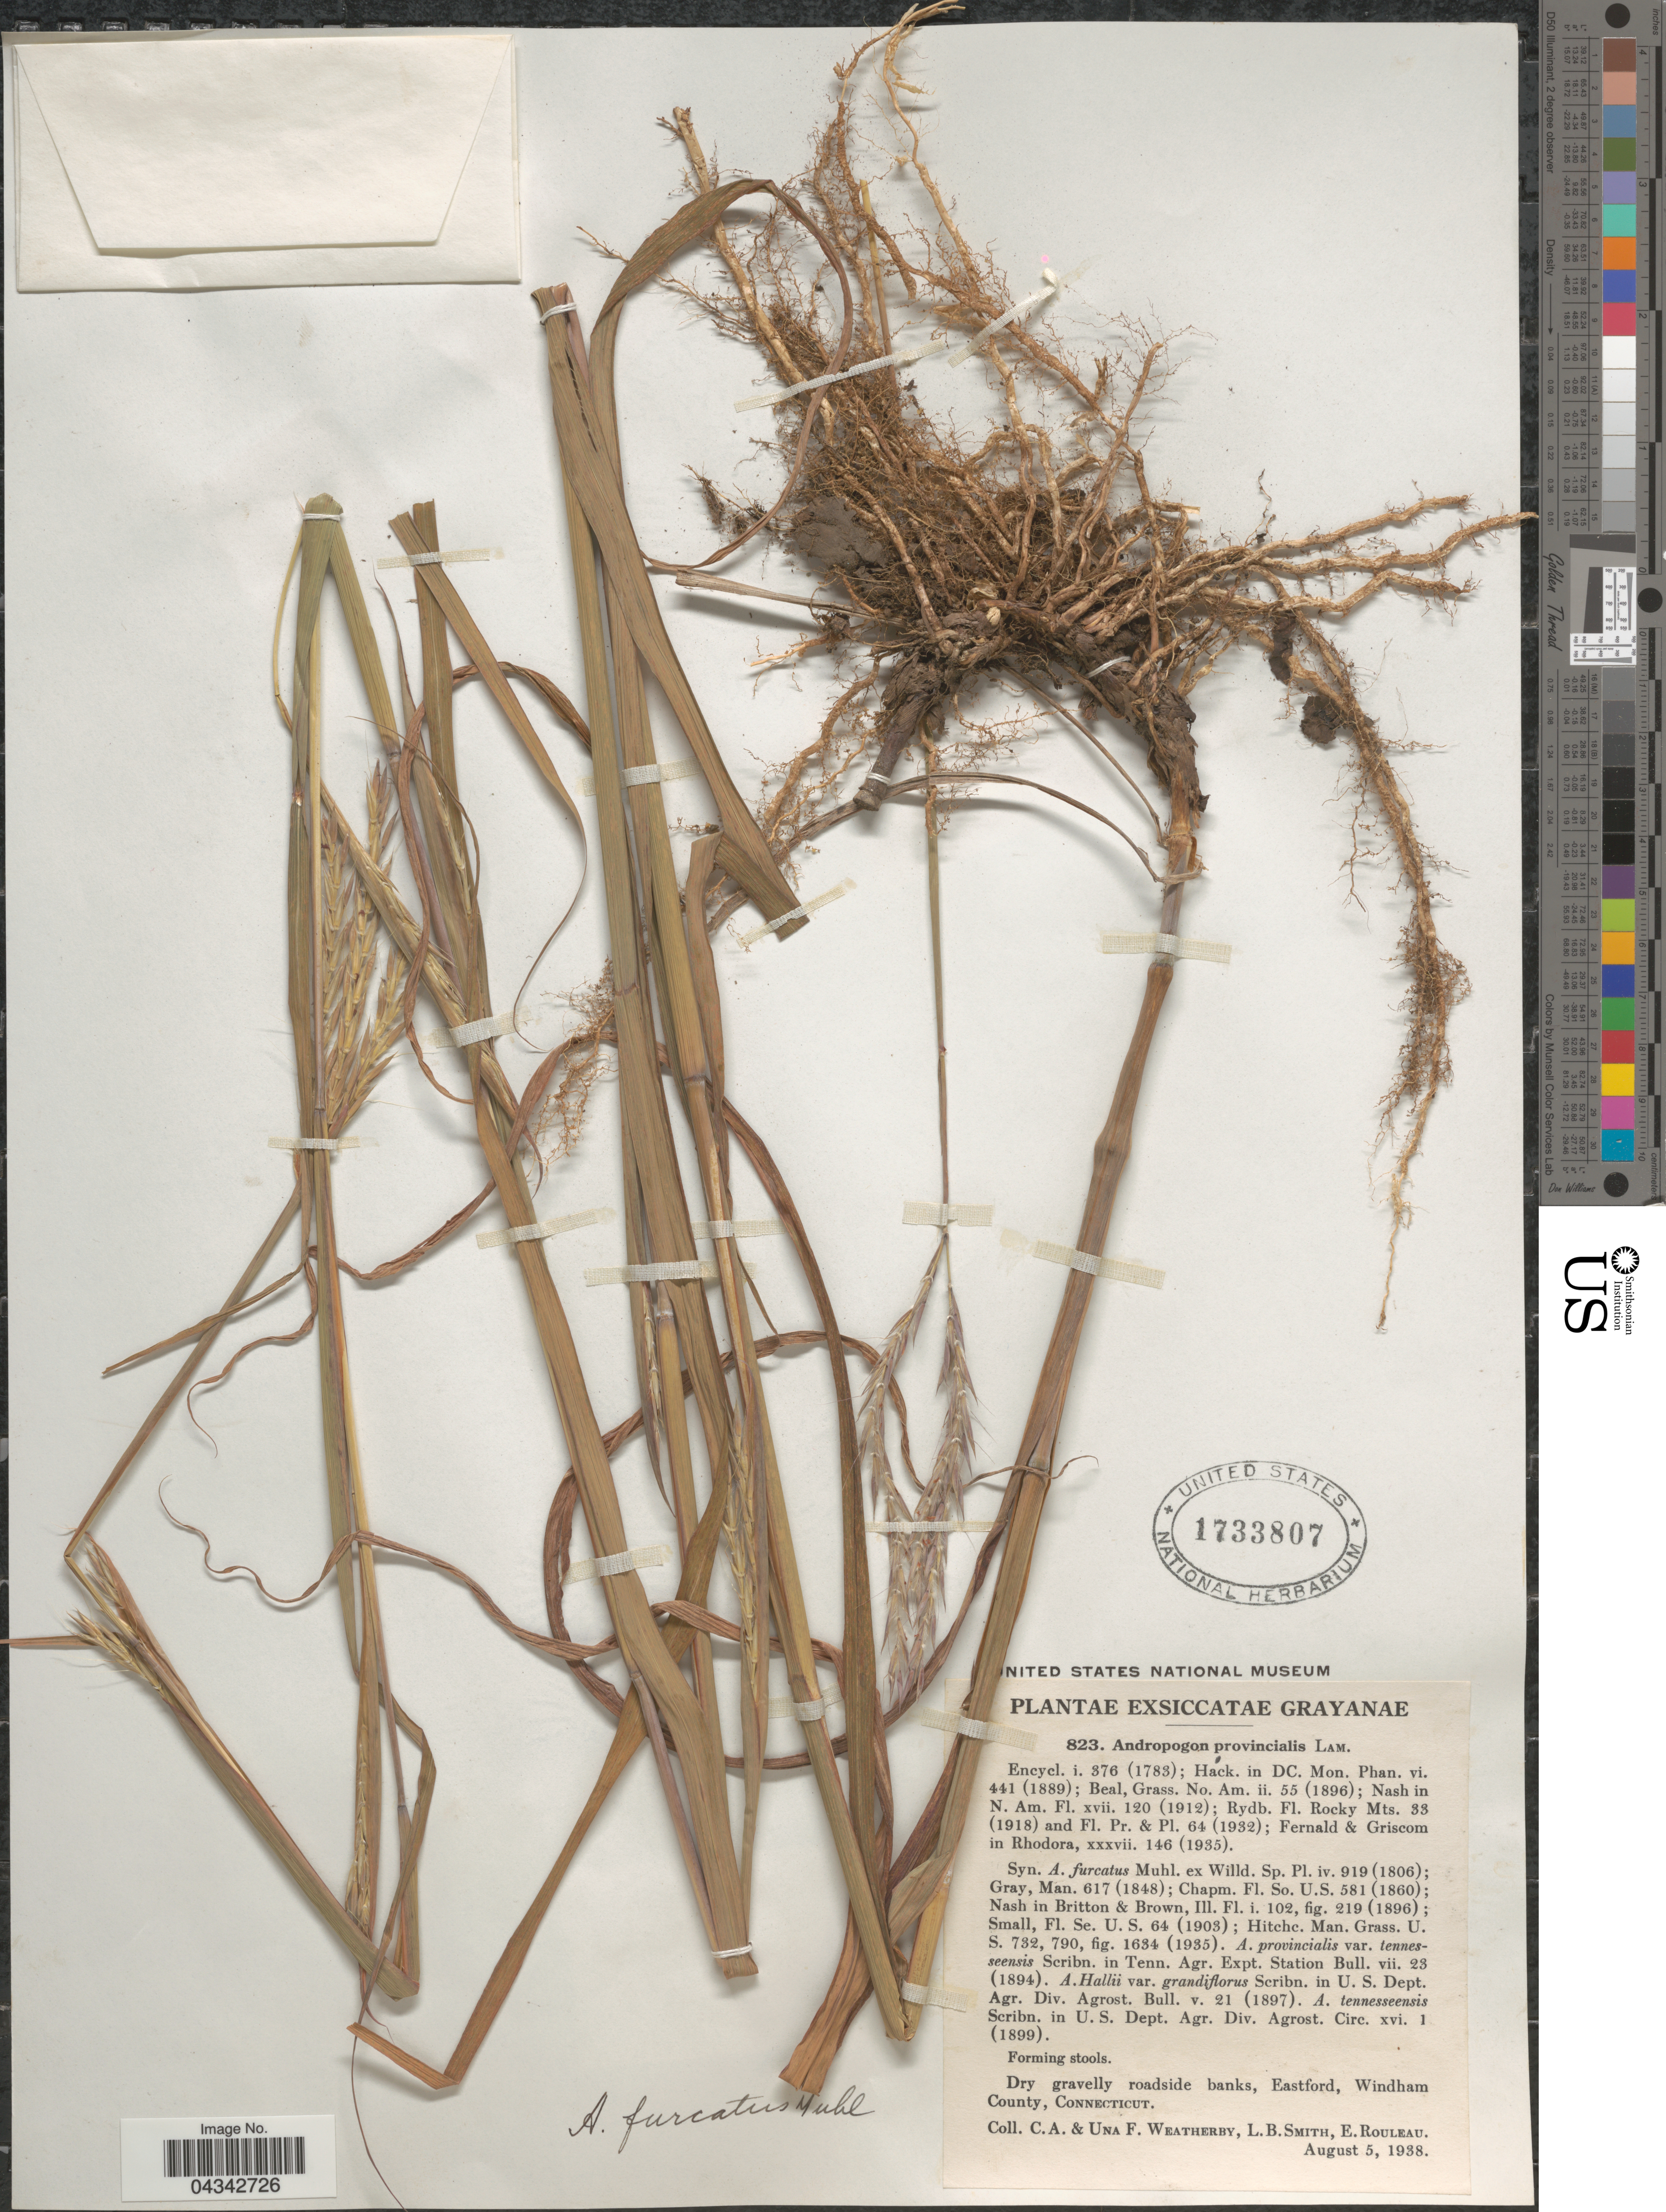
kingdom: Plantae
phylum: Tracheophyta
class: Liliopsida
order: Poales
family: Poaceae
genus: Andropogon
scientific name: Andropogon gerardii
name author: Vitman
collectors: C. A. Weatherby, U. Weatherby, L. Smith & E. Rouleau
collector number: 823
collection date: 1938-08-05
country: United States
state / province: Connecticut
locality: Eastford. Windham County.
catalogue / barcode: US 1733807